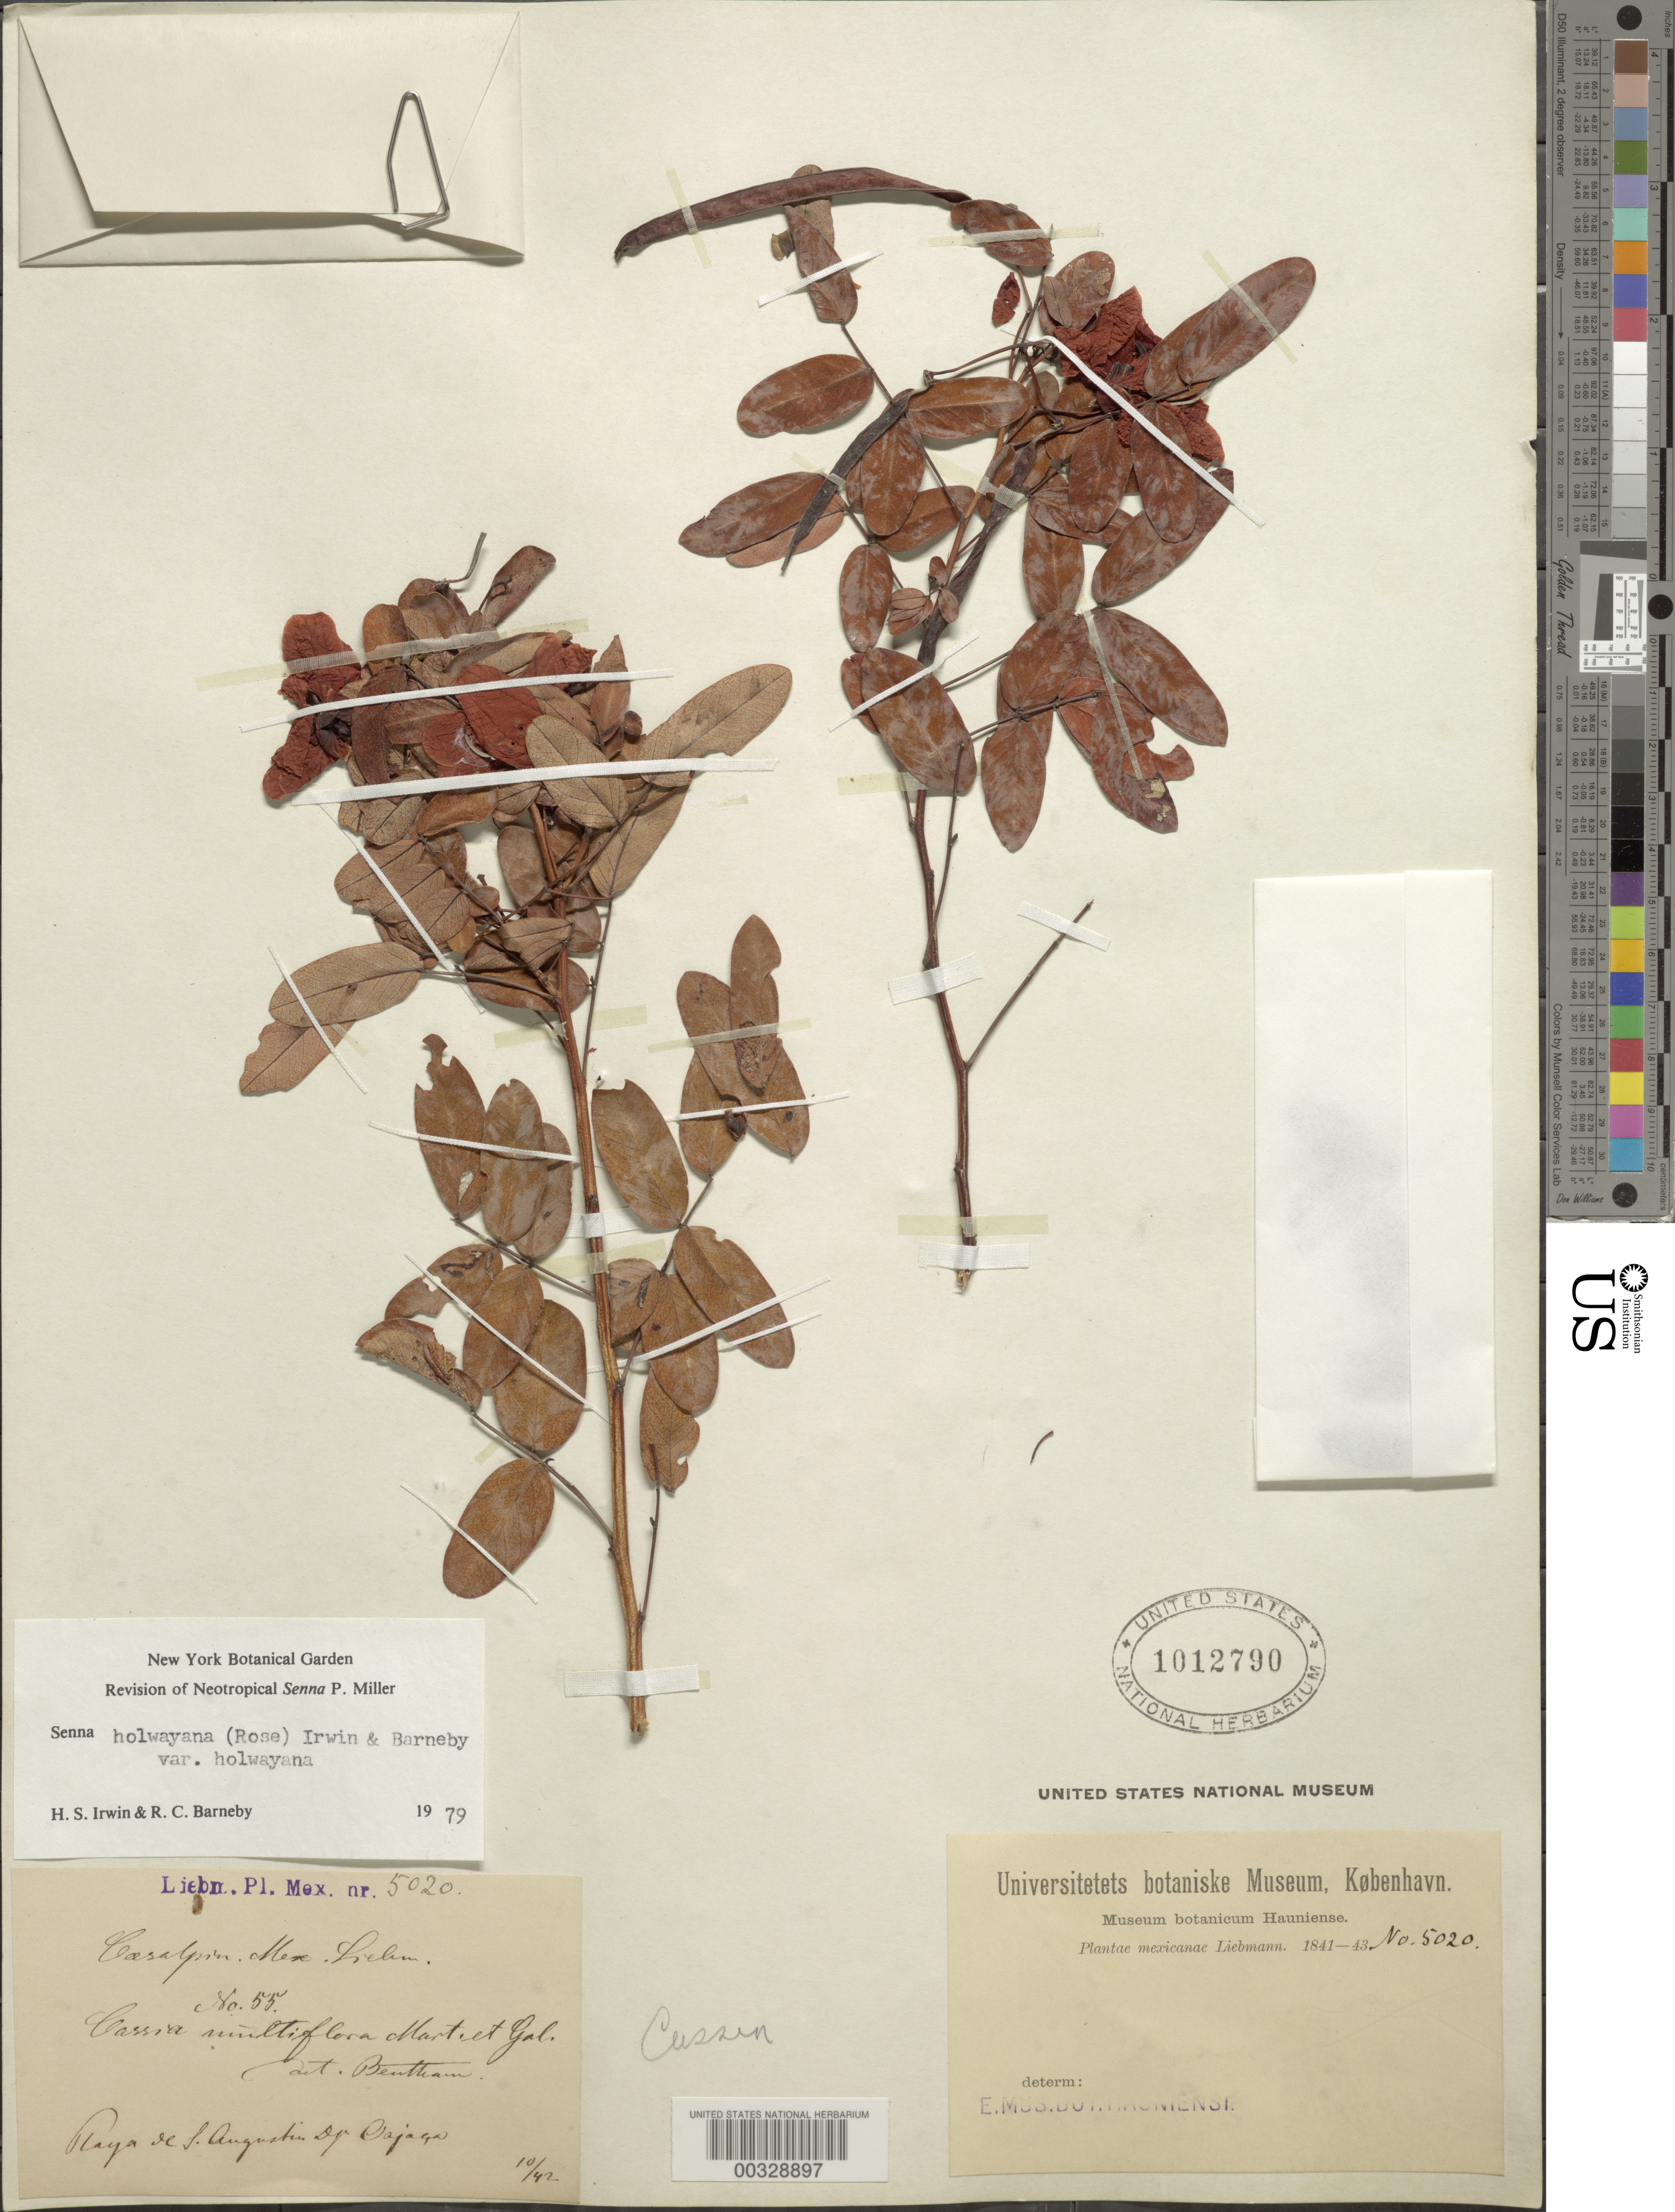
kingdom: Plantae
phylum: Tracheophyta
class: Magnoliopsida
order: Fabales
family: Fabaceae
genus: Senna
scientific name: Senna holwayana var. holwayana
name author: (Rose) H.S. Irwin & Barneby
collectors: F. M. Liebmann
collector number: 5020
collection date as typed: Oct 1842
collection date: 1842-10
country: Mexico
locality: Playa de s. augustin de oajaga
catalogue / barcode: US 1012790